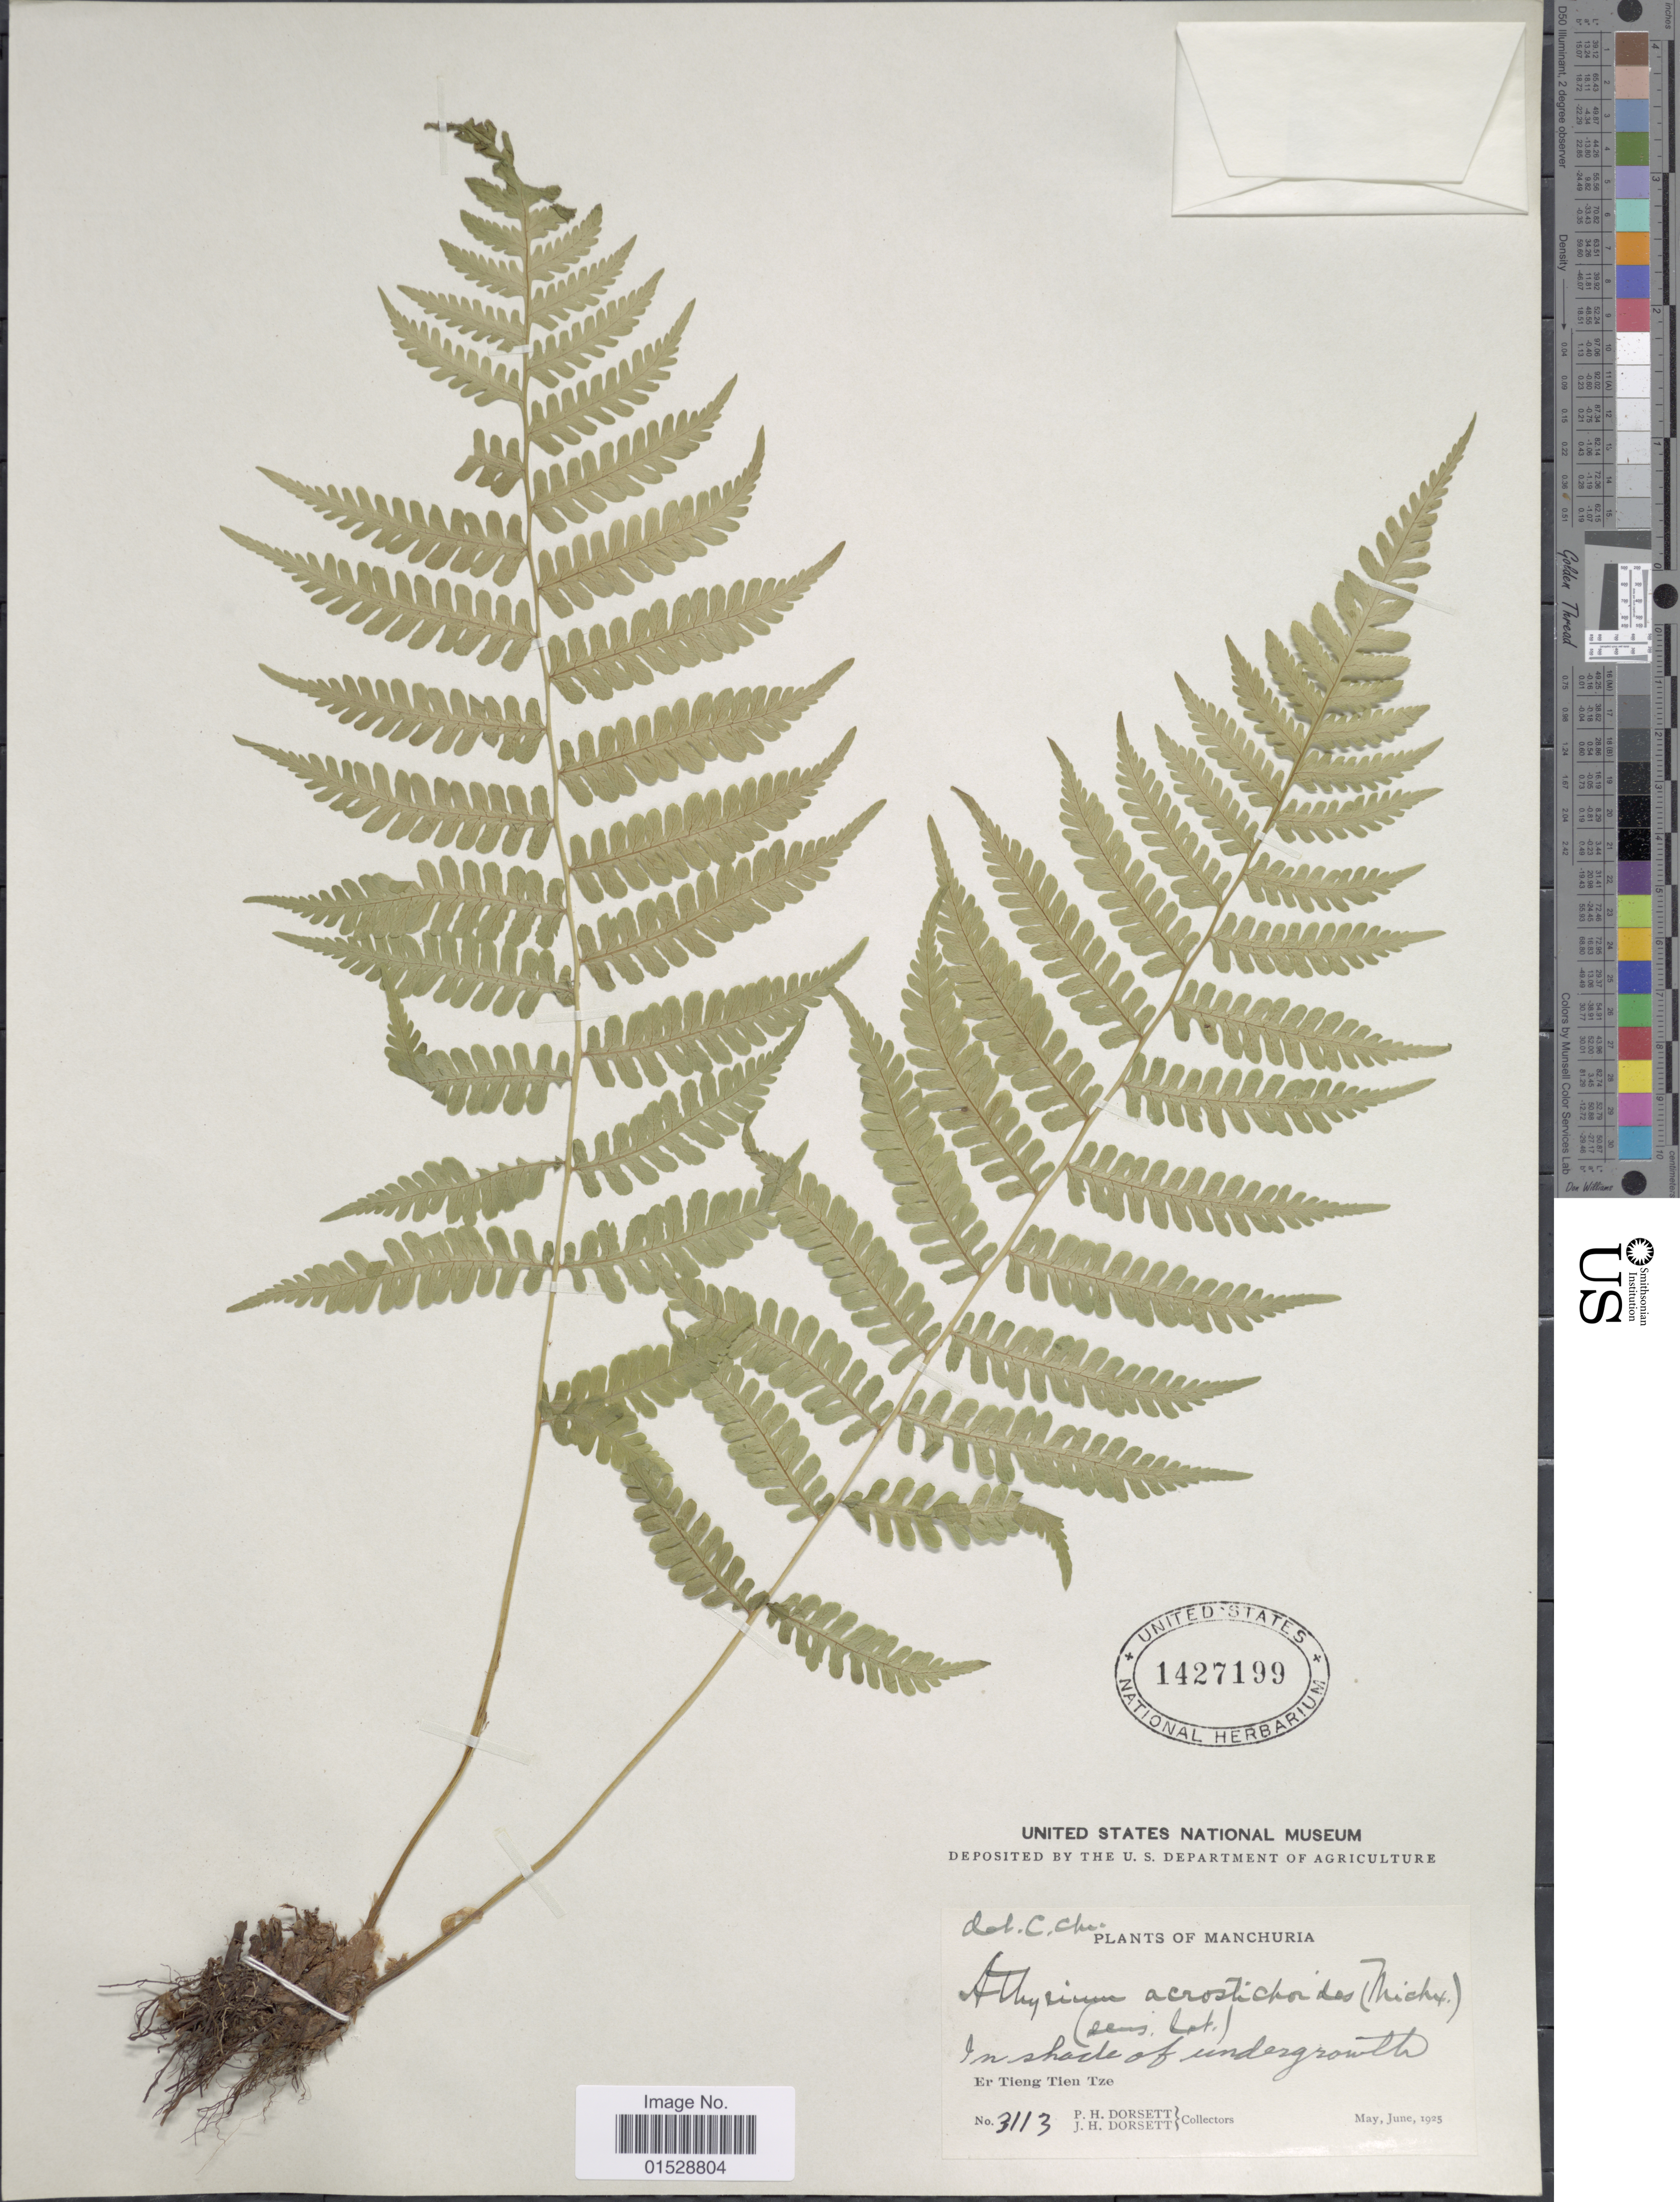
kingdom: Plantae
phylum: Tracheophyta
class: Polypodiopsida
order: Polypodiales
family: Athyriaceae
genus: Deparia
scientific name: Deparia acrostichoides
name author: (Sw.) M. Kato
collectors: P. H. Dorsett & J. Dorsett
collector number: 3113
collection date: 1925-05/1925-06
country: China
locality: Manchuria, Er Tieng Tien Tze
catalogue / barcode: US 1427199